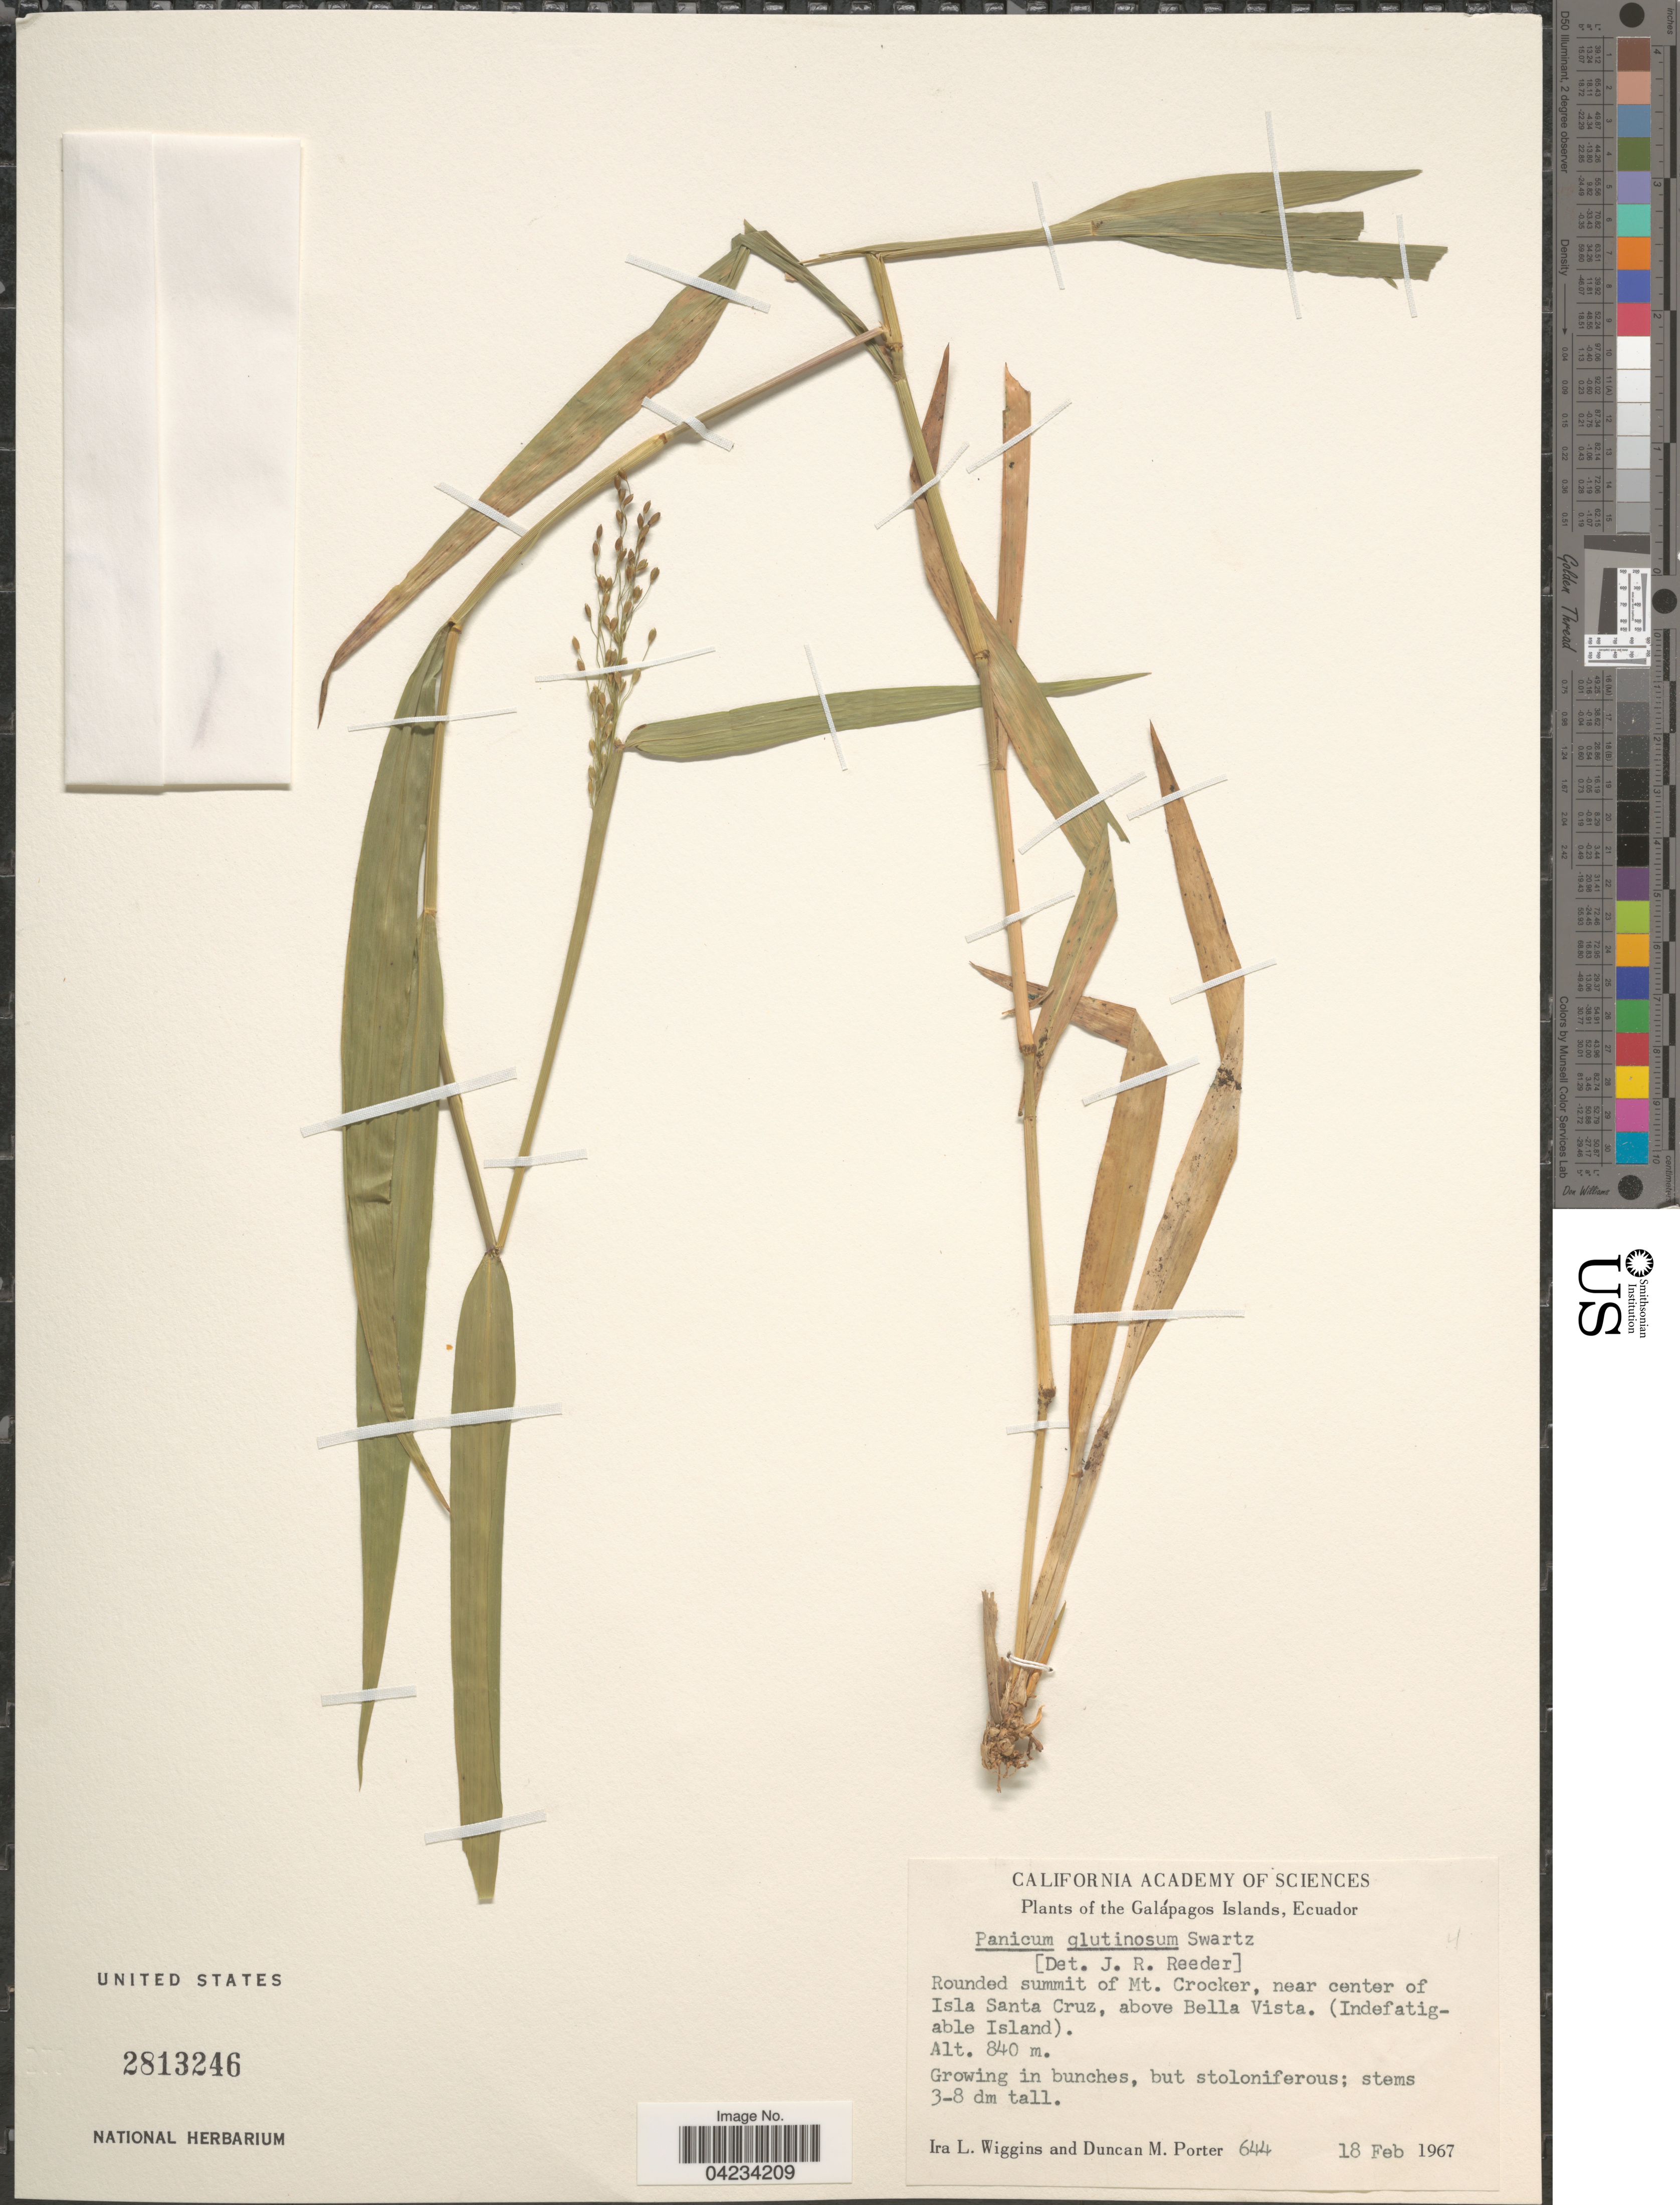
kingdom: Plantae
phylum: Tracheophyta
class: Liliopsida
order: Poales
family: Poaceae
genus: Homolepis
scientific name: Homolepis glutinosa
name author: (Sw.) Zuloaga & Soderstr.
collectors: I. L. Wiggins & D. Porter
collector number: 644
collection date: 1967-02-18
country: Ecuador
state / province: Colón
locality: The Galápagos Islands. Rounded summit of Mt. Crocker, near center of Isla Santa Cruz, above Bella Vista. (Indefatigable Island).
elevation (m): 840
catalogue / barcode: US 2813246